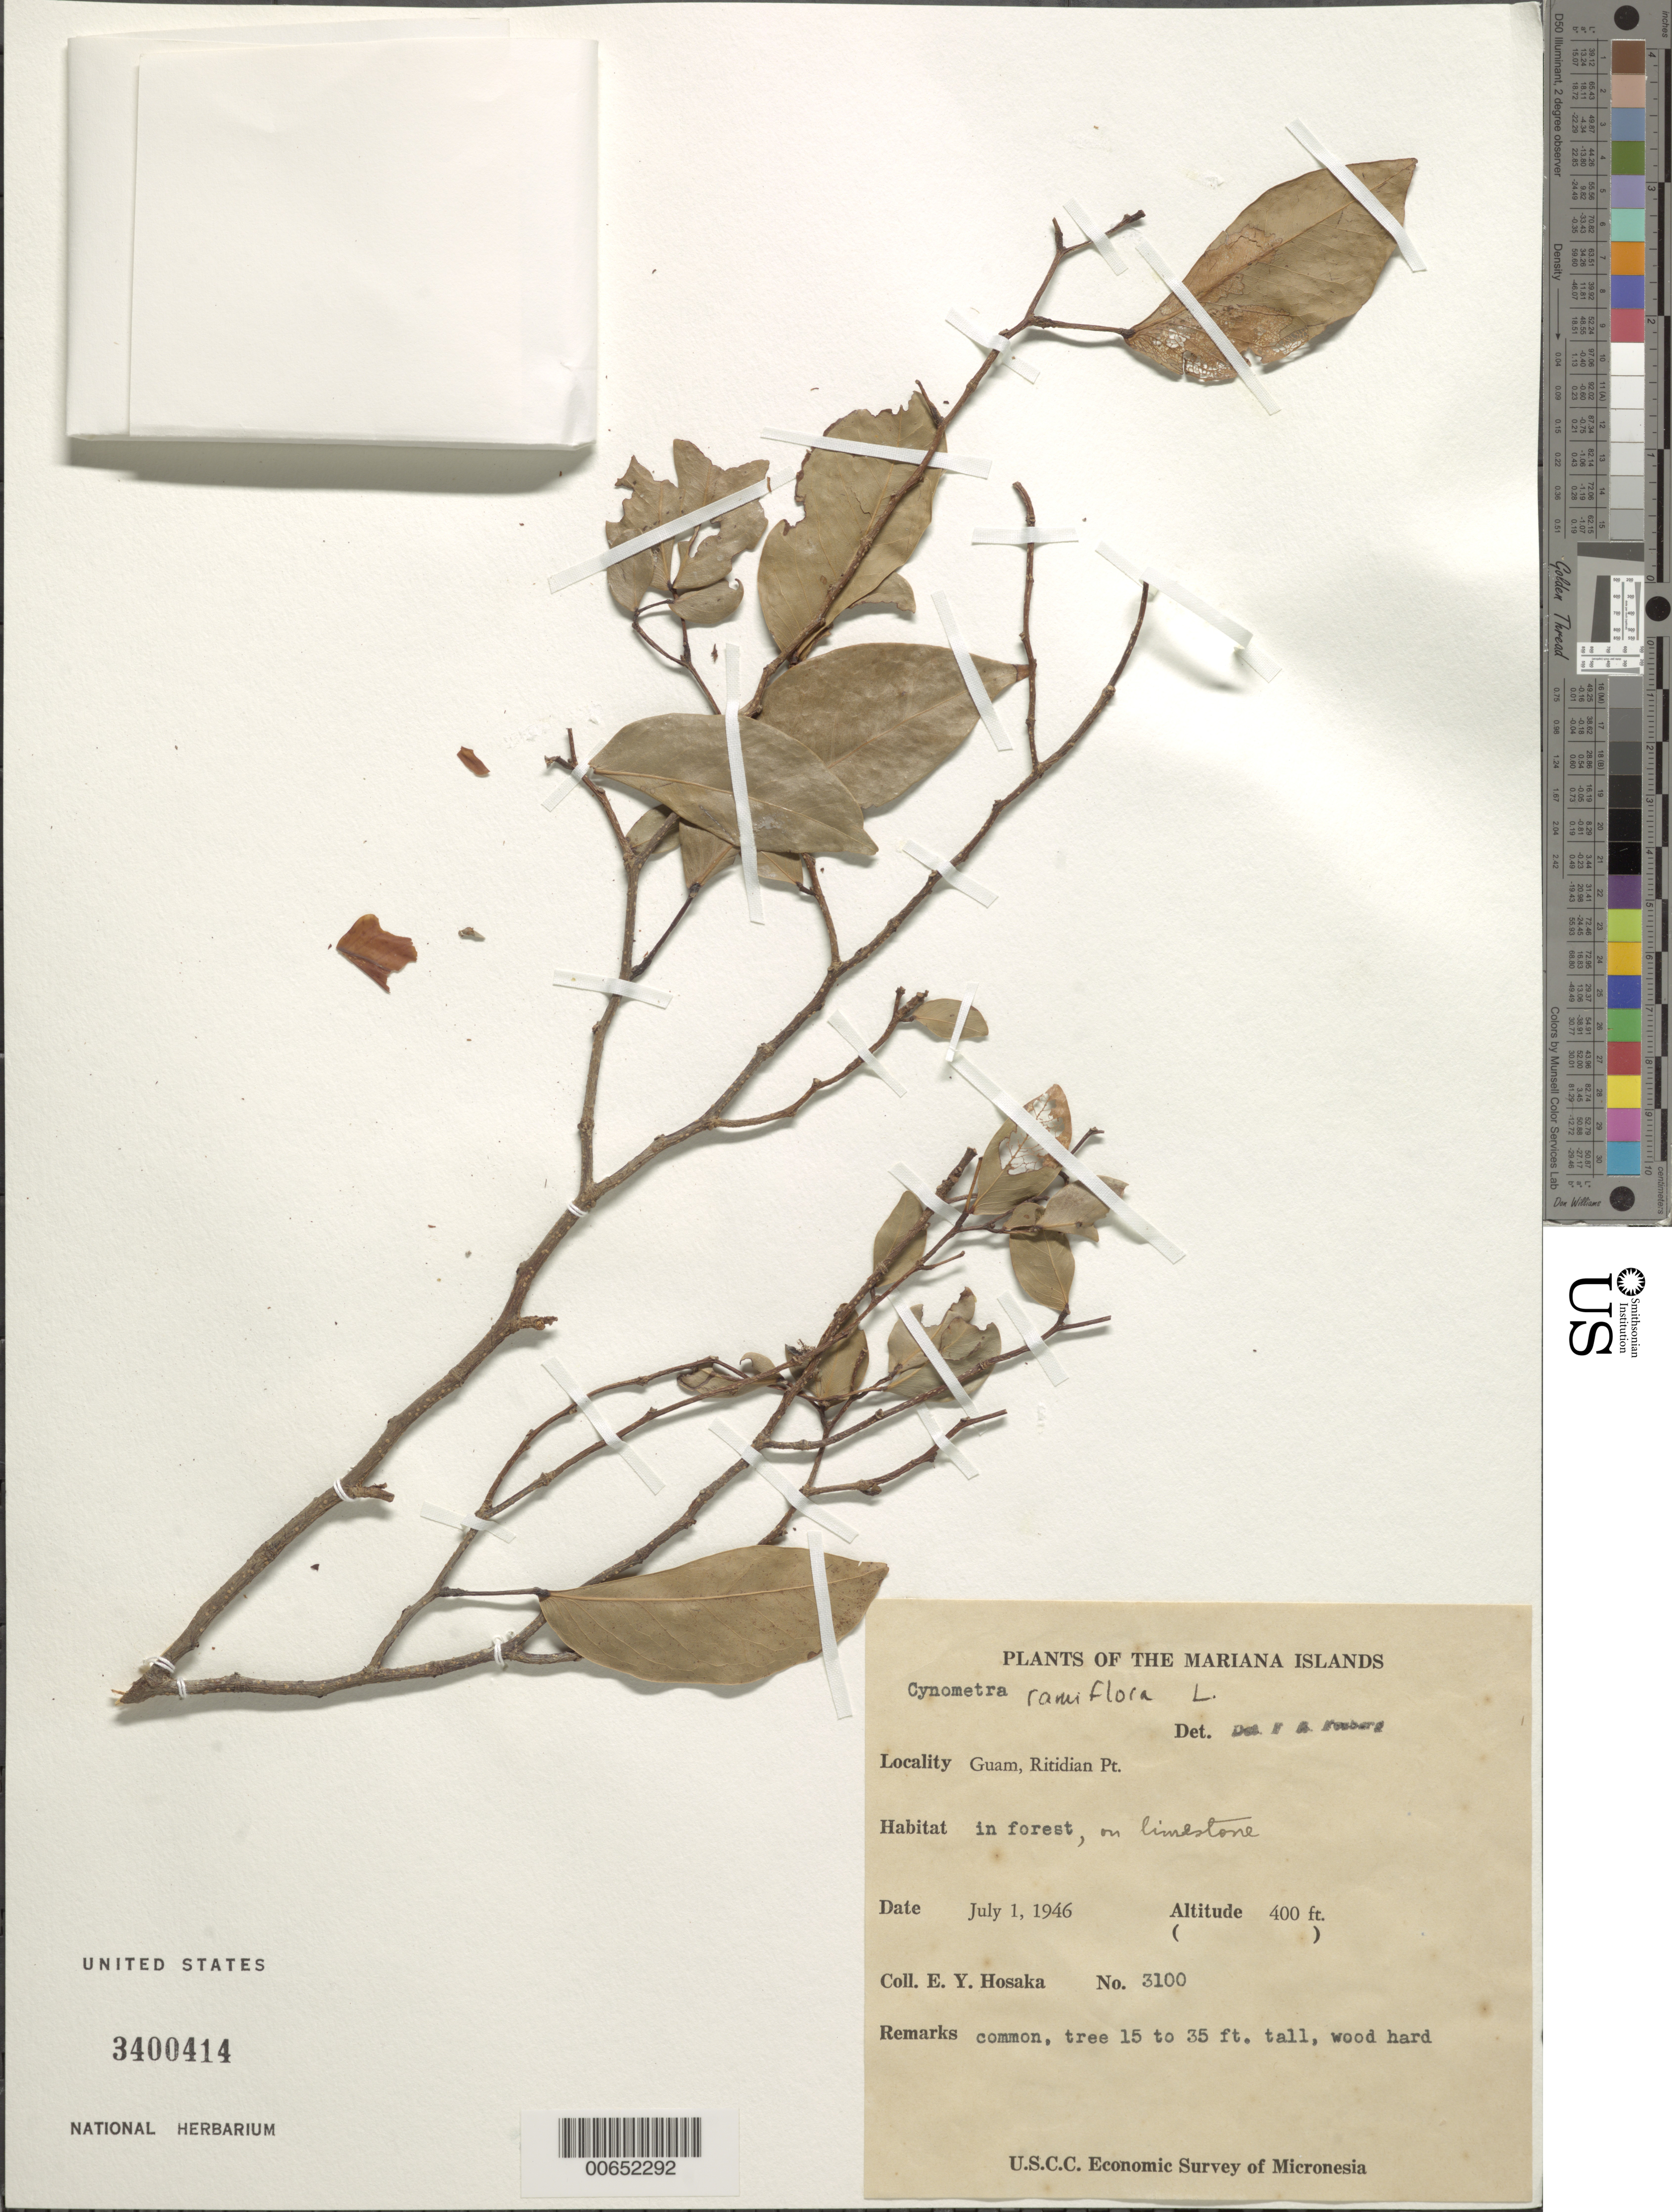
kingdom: Plantae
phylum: Tracheophyta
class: Magnoliopsida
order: Fabales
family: Fabaceae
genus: Cynometra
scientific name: Cynometra ramiflora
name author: L.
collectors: E. Y. Hosaka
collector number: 3100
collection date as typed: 01 Jul 1946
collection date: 1946-07-01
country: Guam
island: Guam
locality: Ritidian Point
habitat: In forest, on limestone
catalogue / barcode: US 3400414